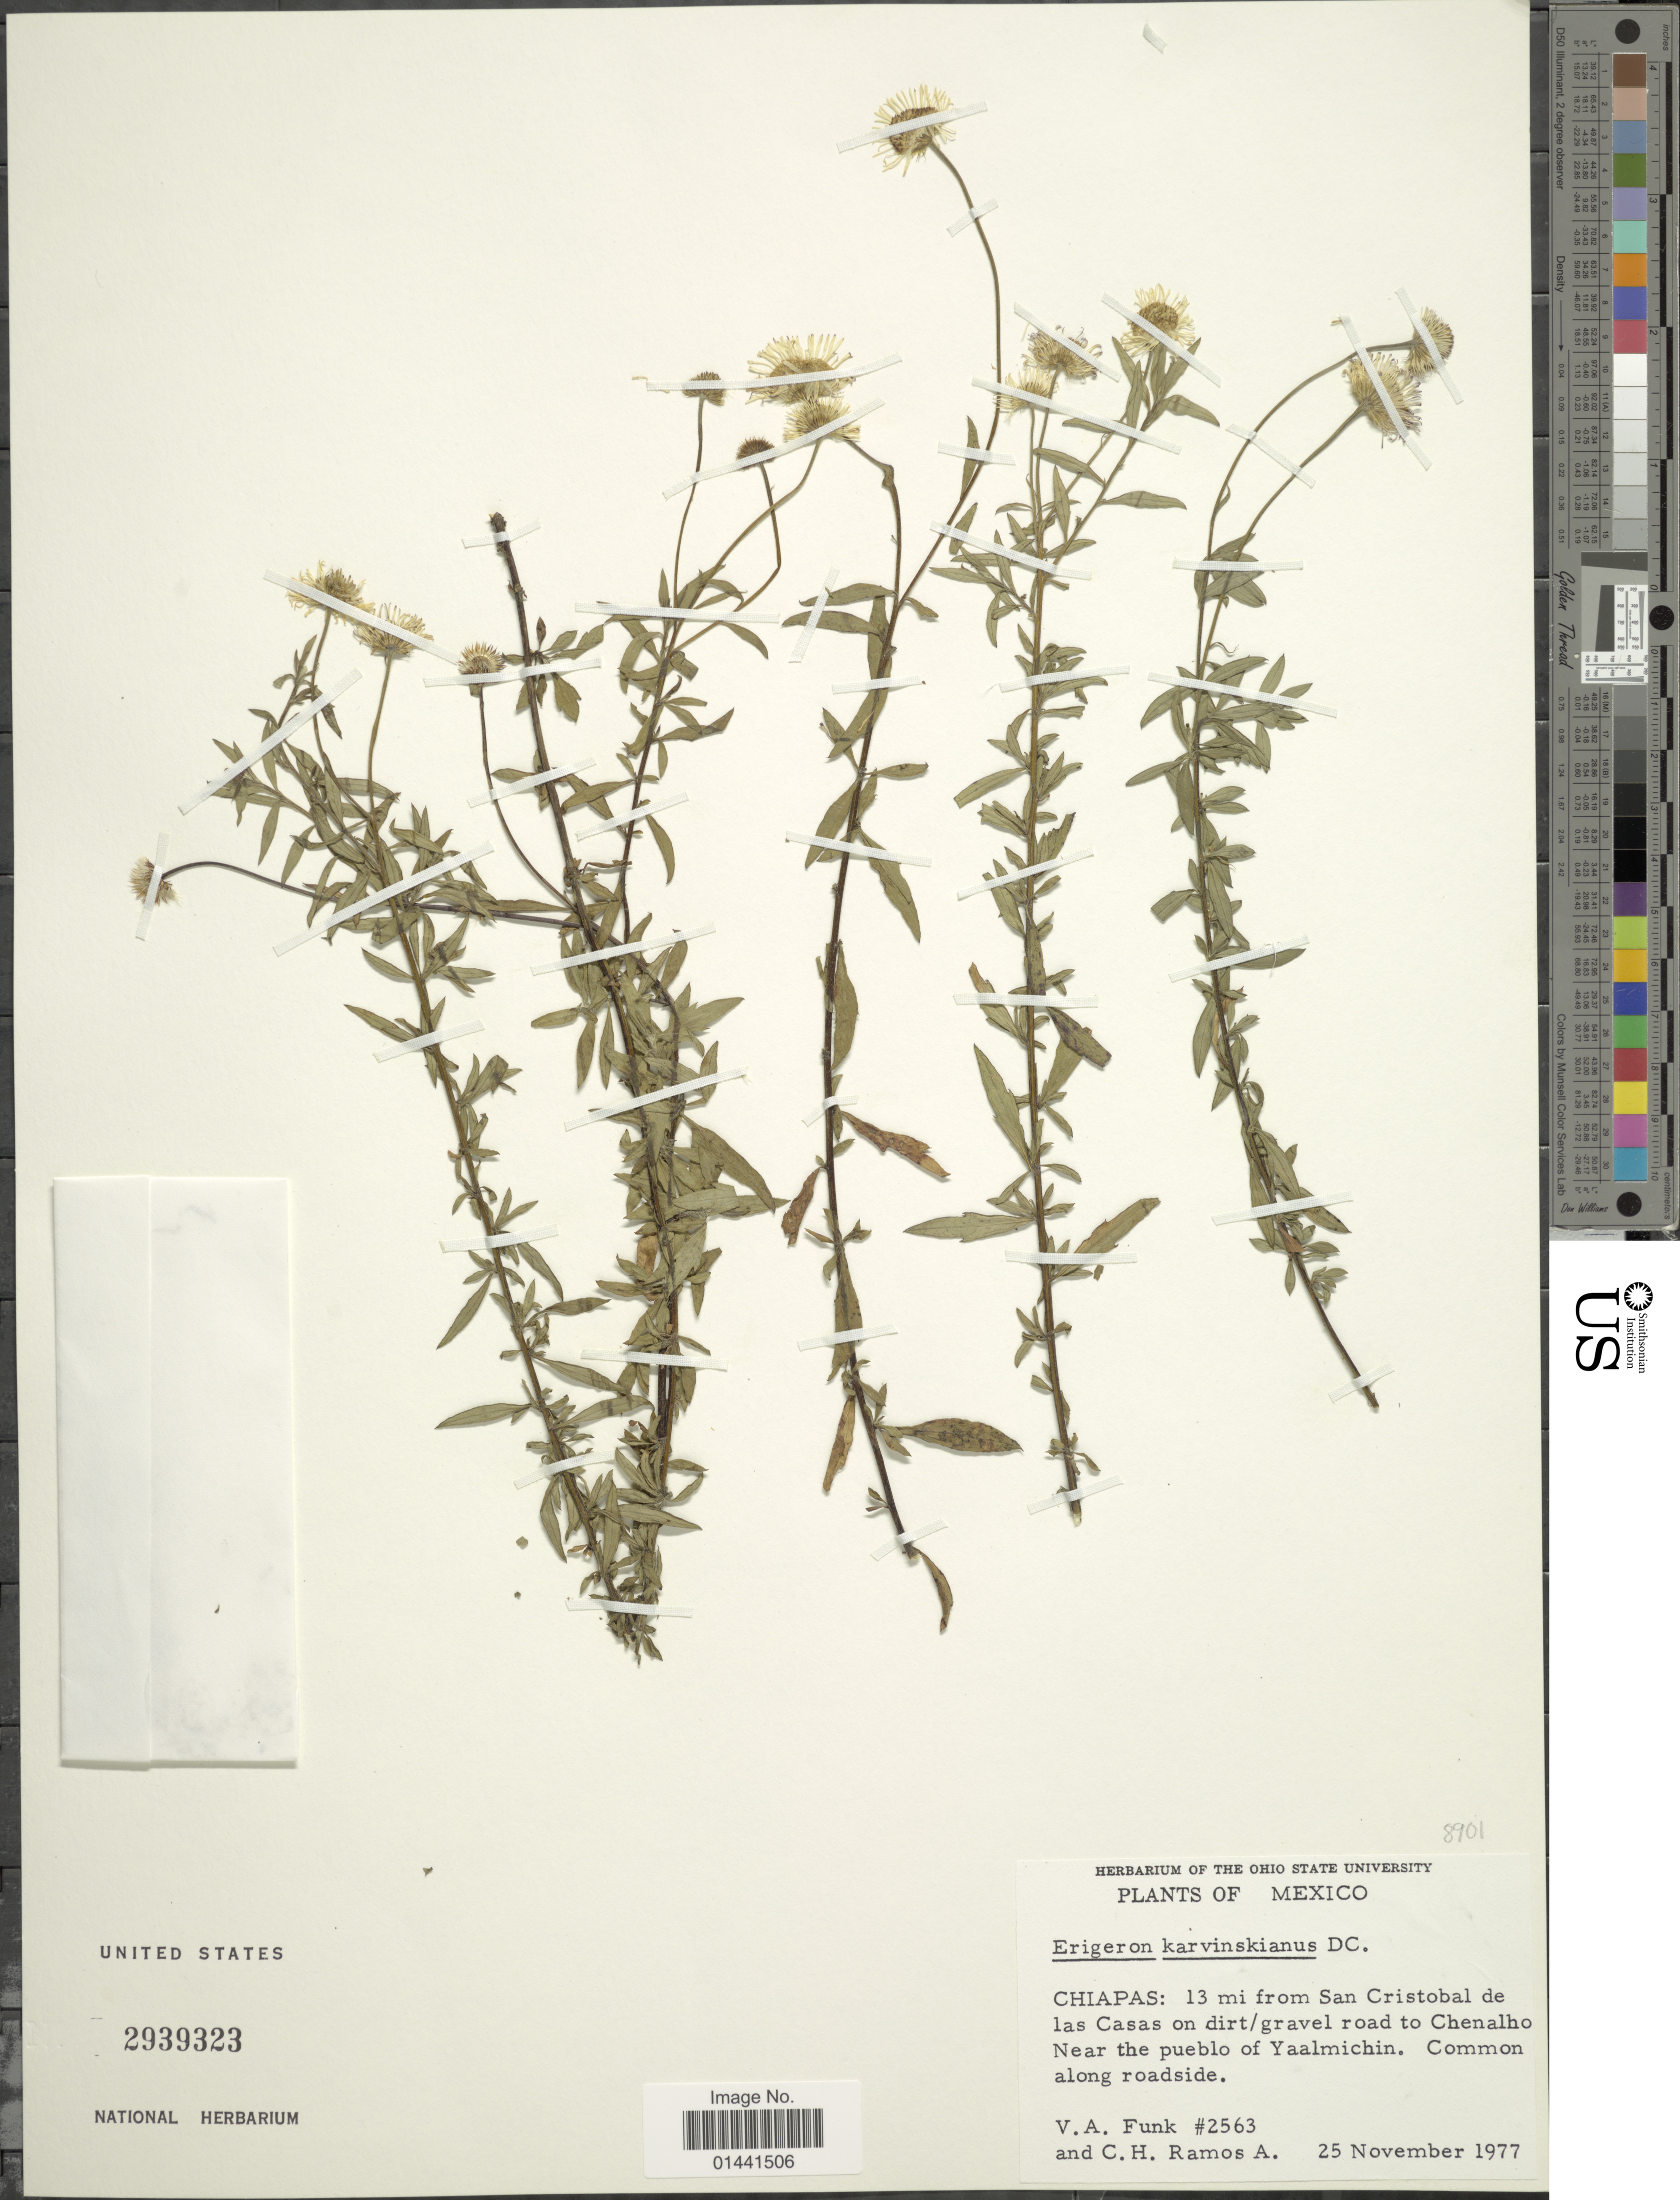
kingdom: Plantae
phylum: Tracheophyta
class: Magnoliopsida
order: Asterales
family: Asteraceae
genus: Erigeron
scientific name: Erigeron karvinskianus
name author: DC.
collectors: V. Funk & C. Ramos A.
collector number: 2563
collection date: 1977-11-25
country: Mexico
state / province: Chiapas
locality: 13 mi from San Cristobal de las Casas on dirt/gravel road to Chenalho, near the pueblo of Yaalmichin, common along roadside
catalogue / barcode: US 2939323